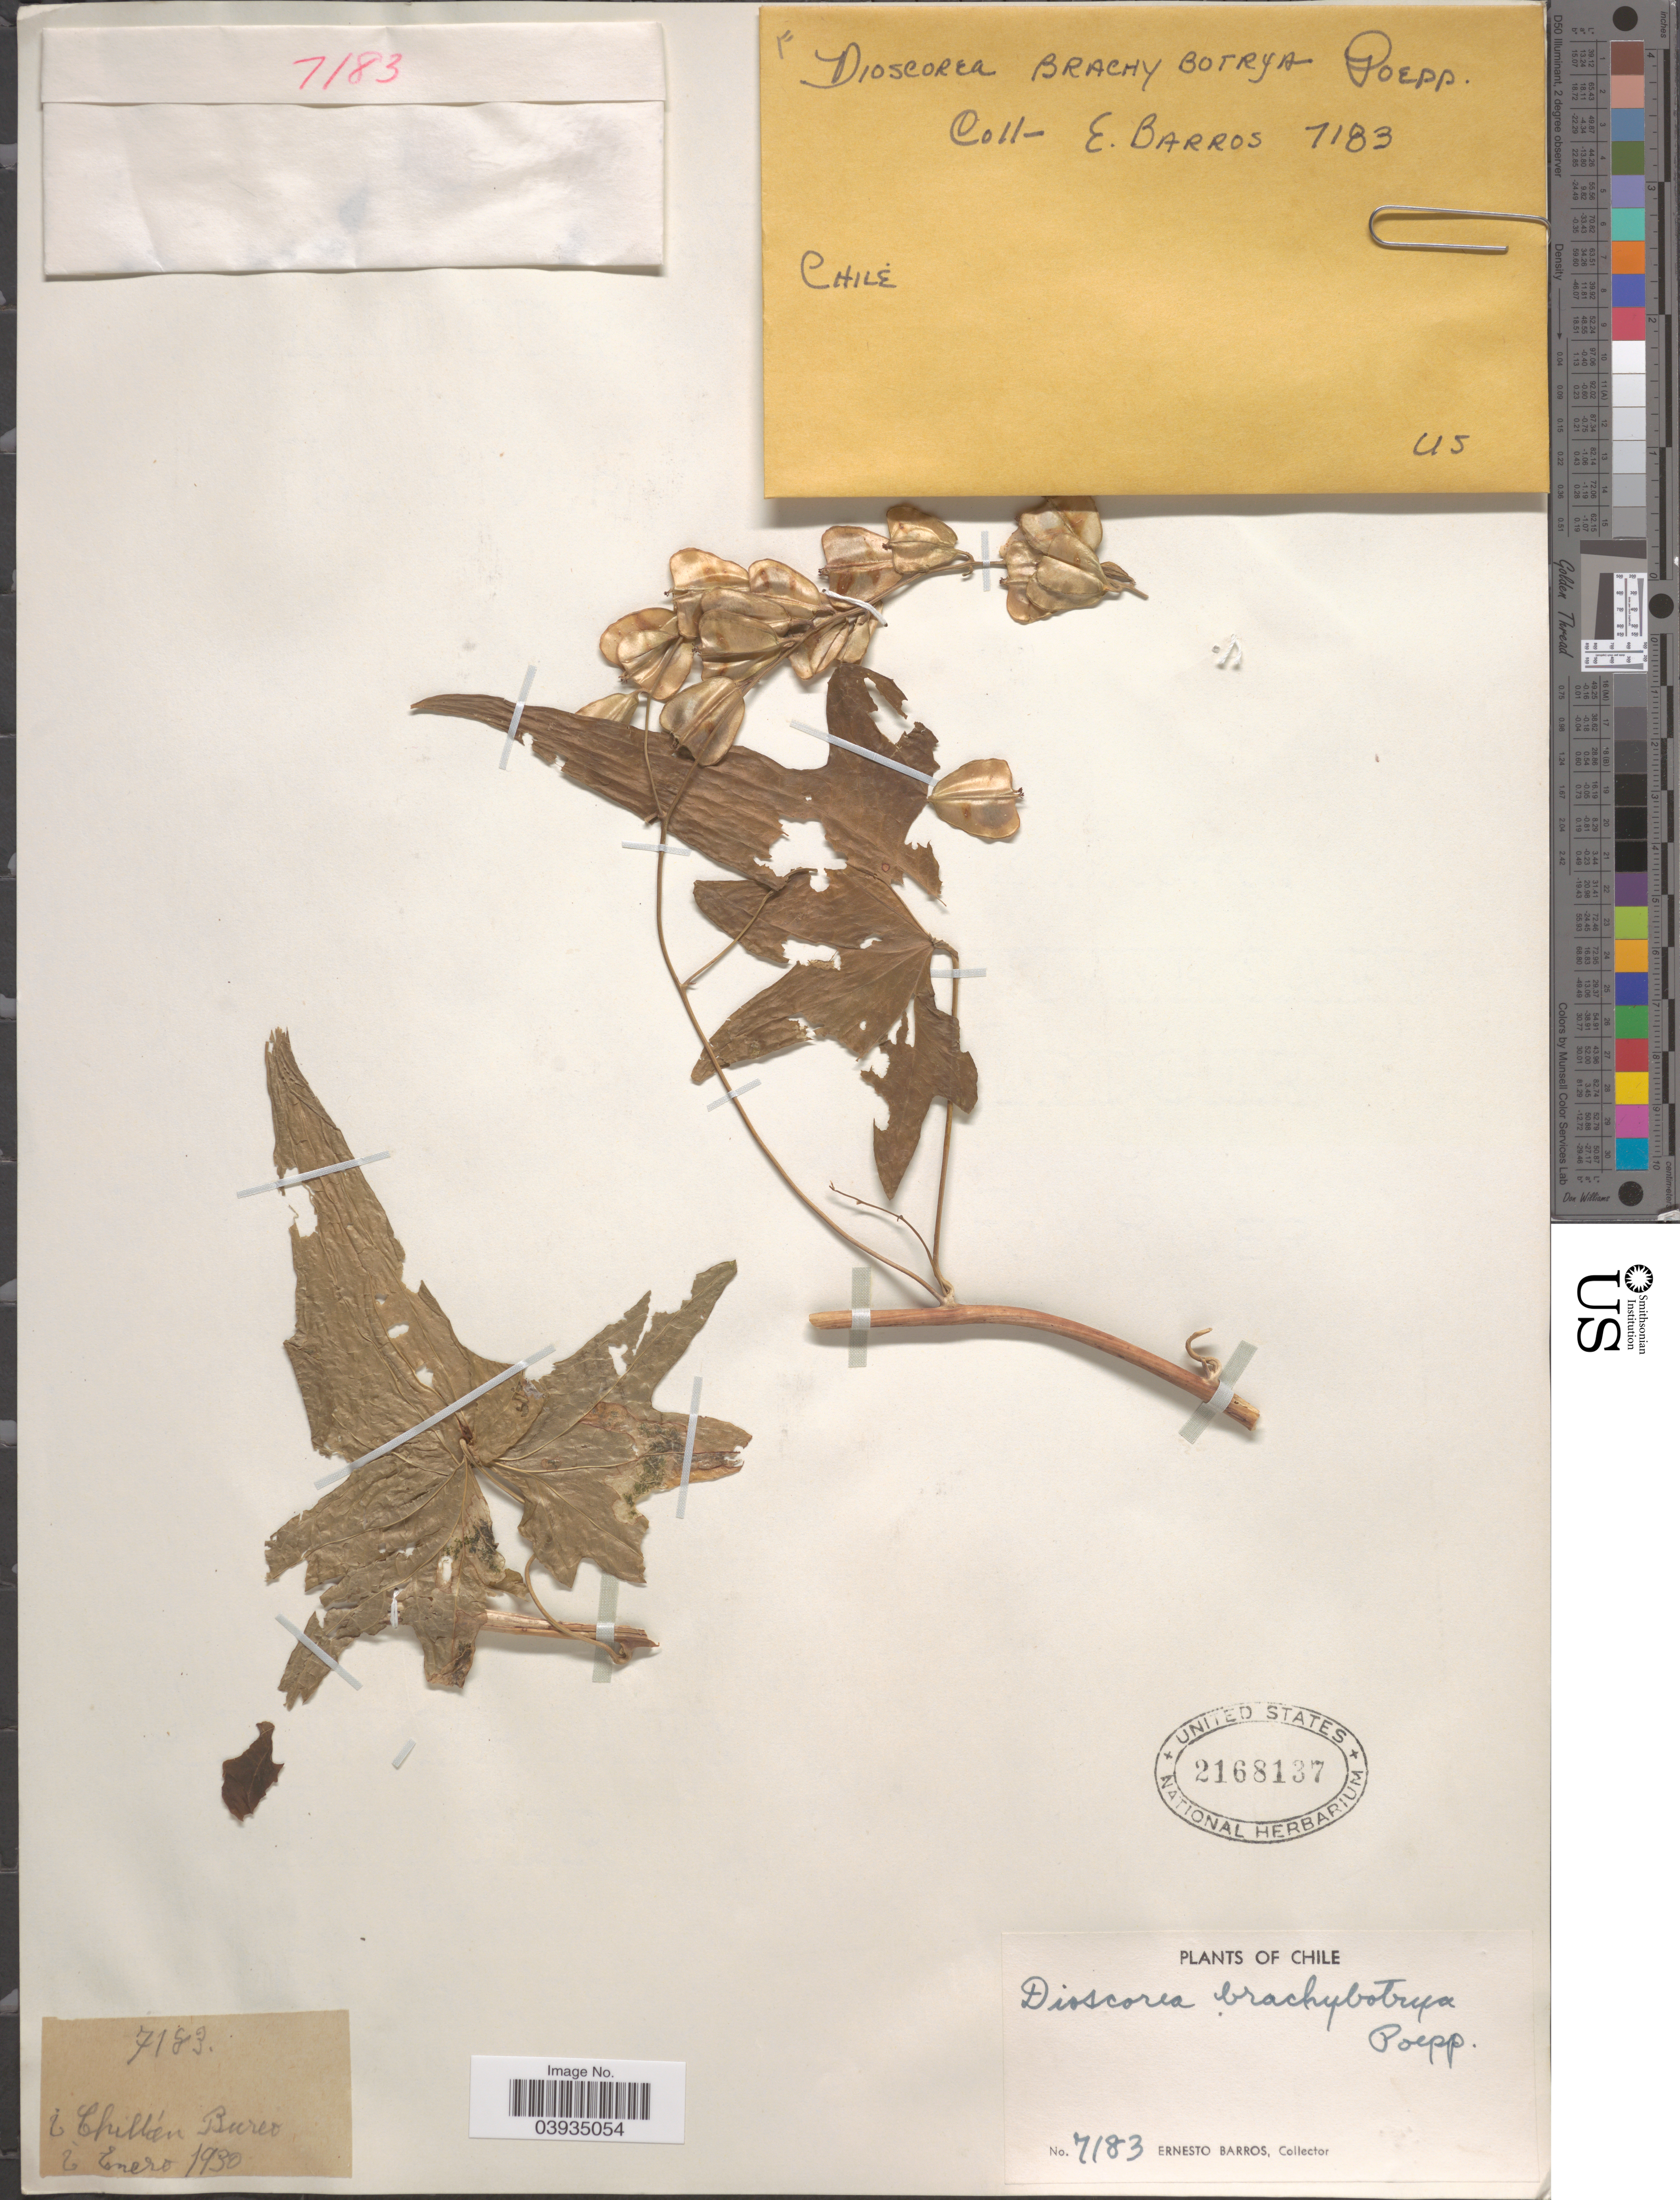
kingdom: Plantae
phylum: Tracheophyta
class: Liliopsida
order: Dioscoreales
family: Dioscoreaceae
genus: Dioscorea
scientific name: Dioscorea brachybotrya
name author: Poepp.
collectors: E. Barros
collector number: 7183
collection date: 1930-01-06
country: Chile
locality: Chillán Burco.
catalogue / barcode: US 2168137